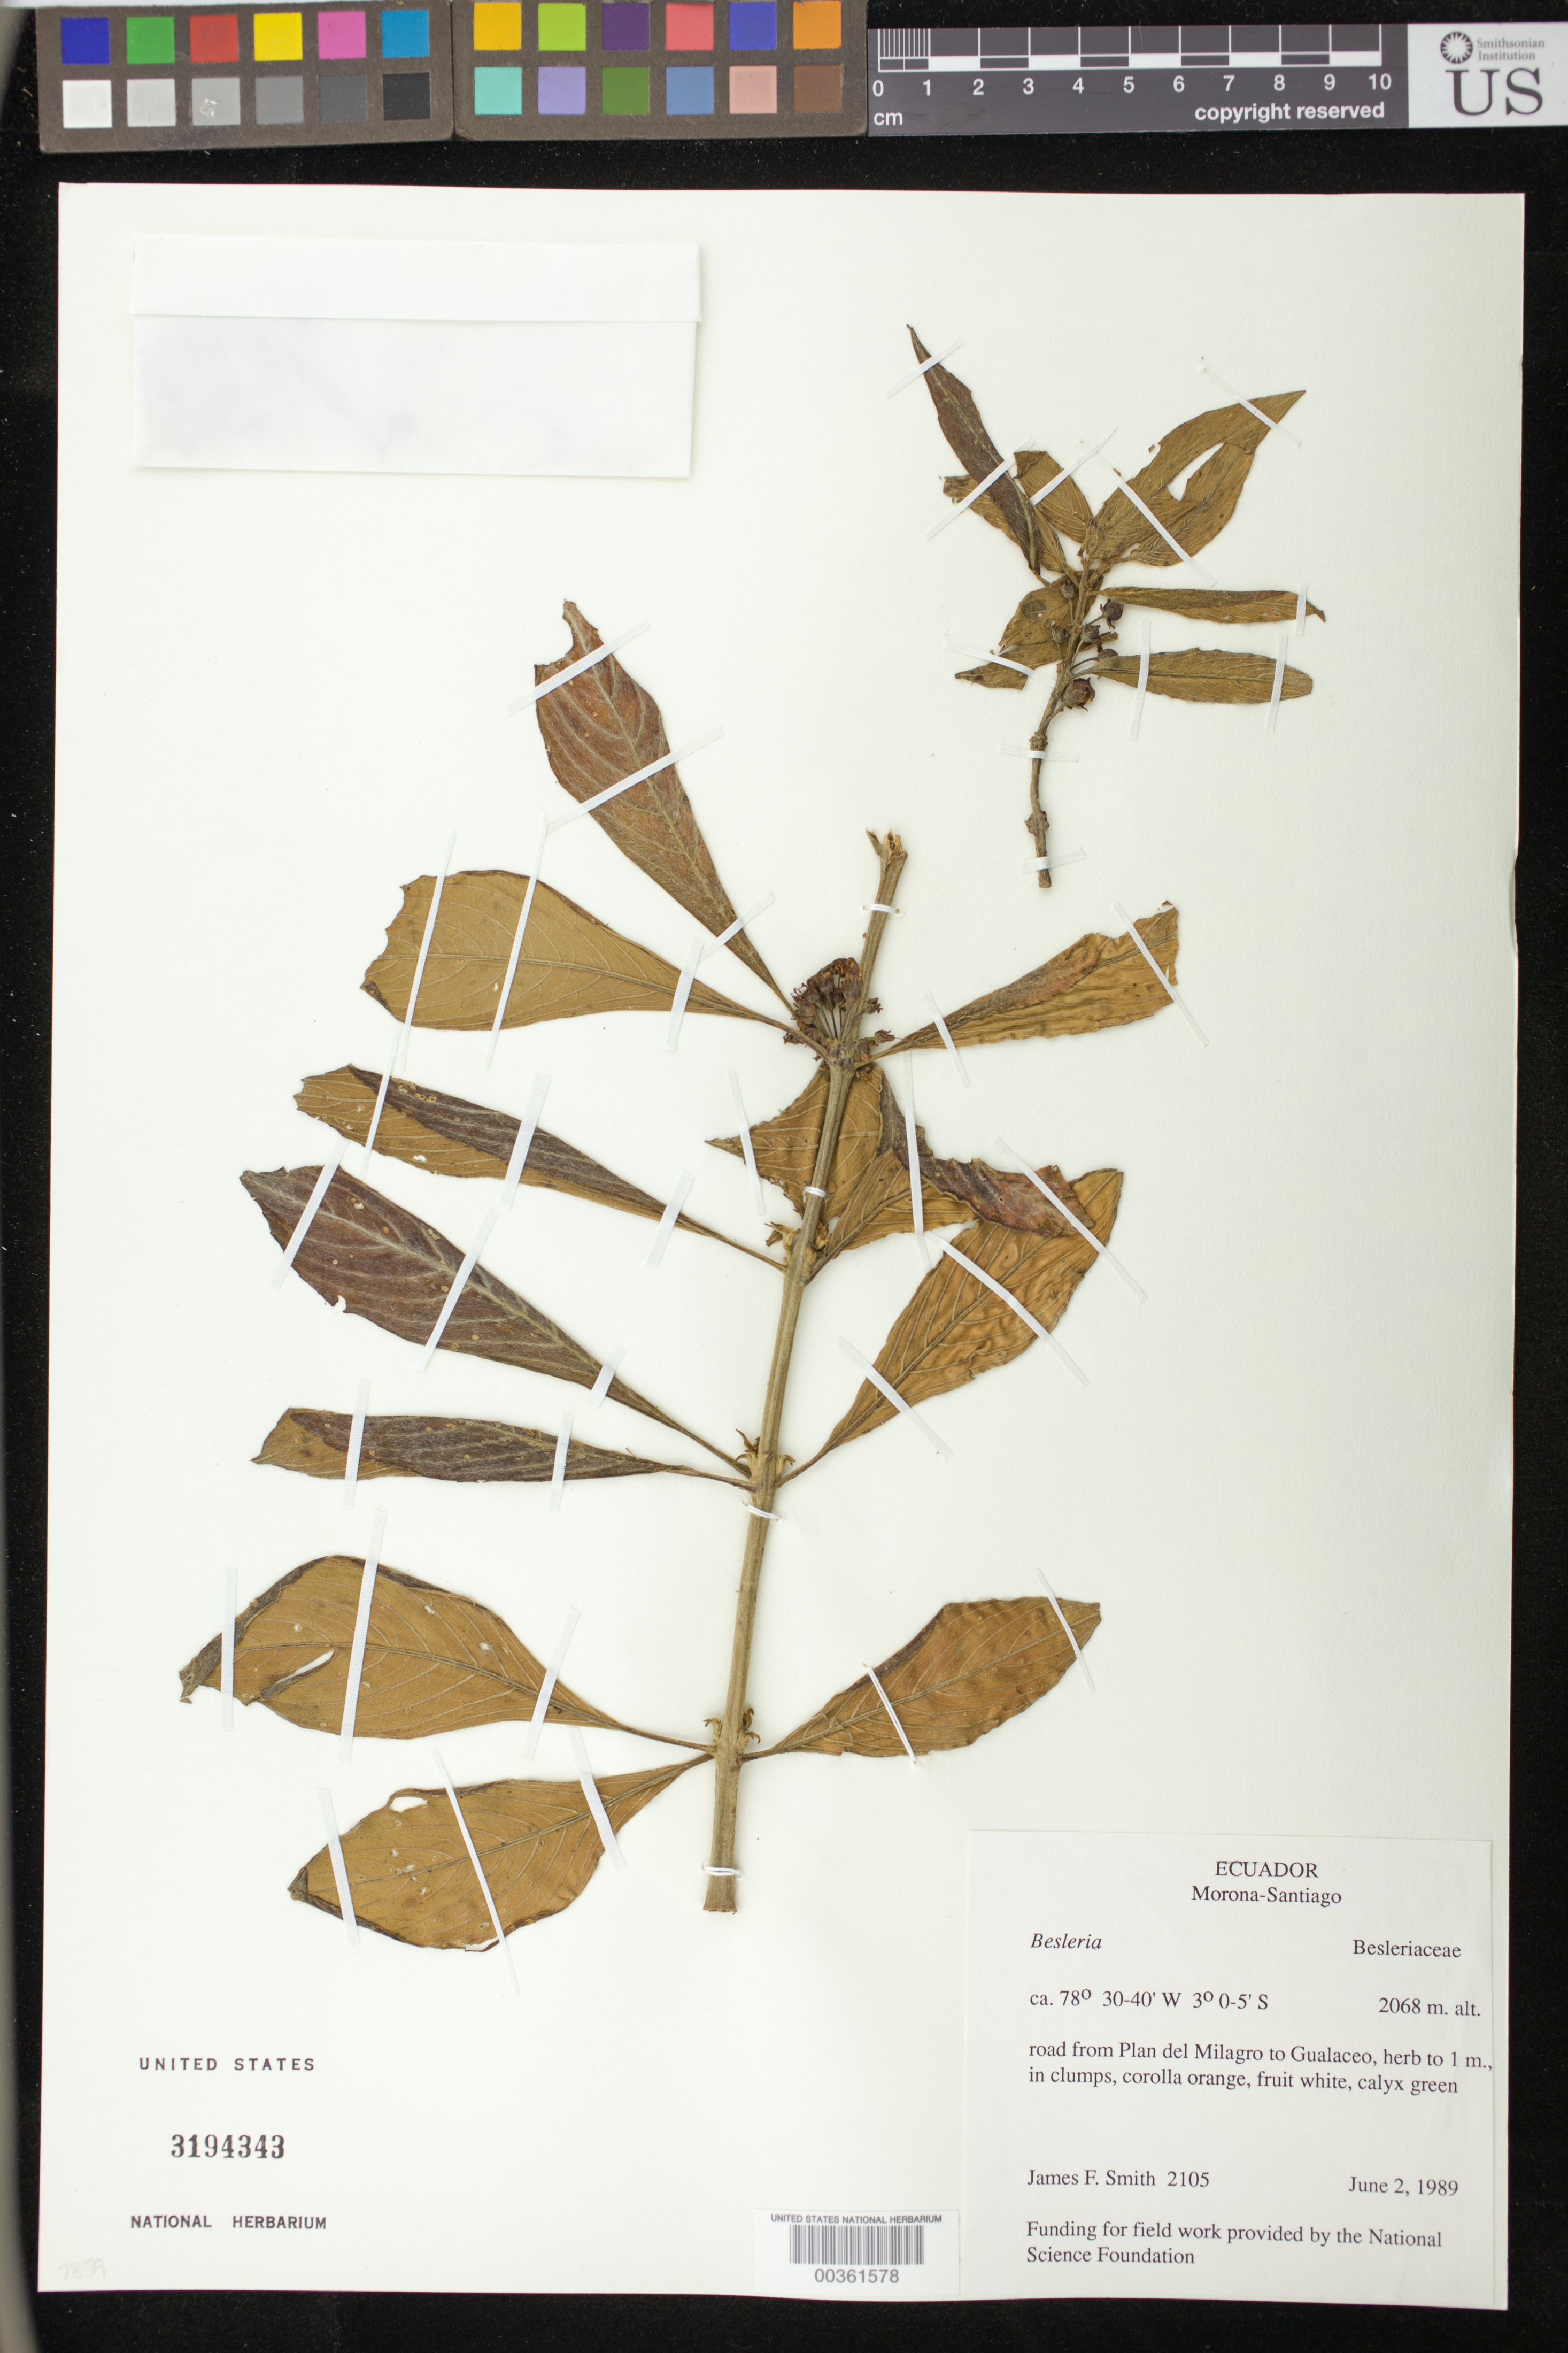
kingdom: Plantae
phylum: Tracheophyta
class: Magnoliopsida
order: Lamiales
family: Gesneriaceae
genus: Besleria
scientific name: Besleria sp.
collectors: J. Smith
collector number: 2105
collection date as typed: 02 Jun 1989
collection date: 1989-06-02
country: Ecuador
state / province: Morona-Santiago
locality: Road from Plan del Milagro to Gualaceo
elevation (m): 2068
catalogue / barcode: US 3194343